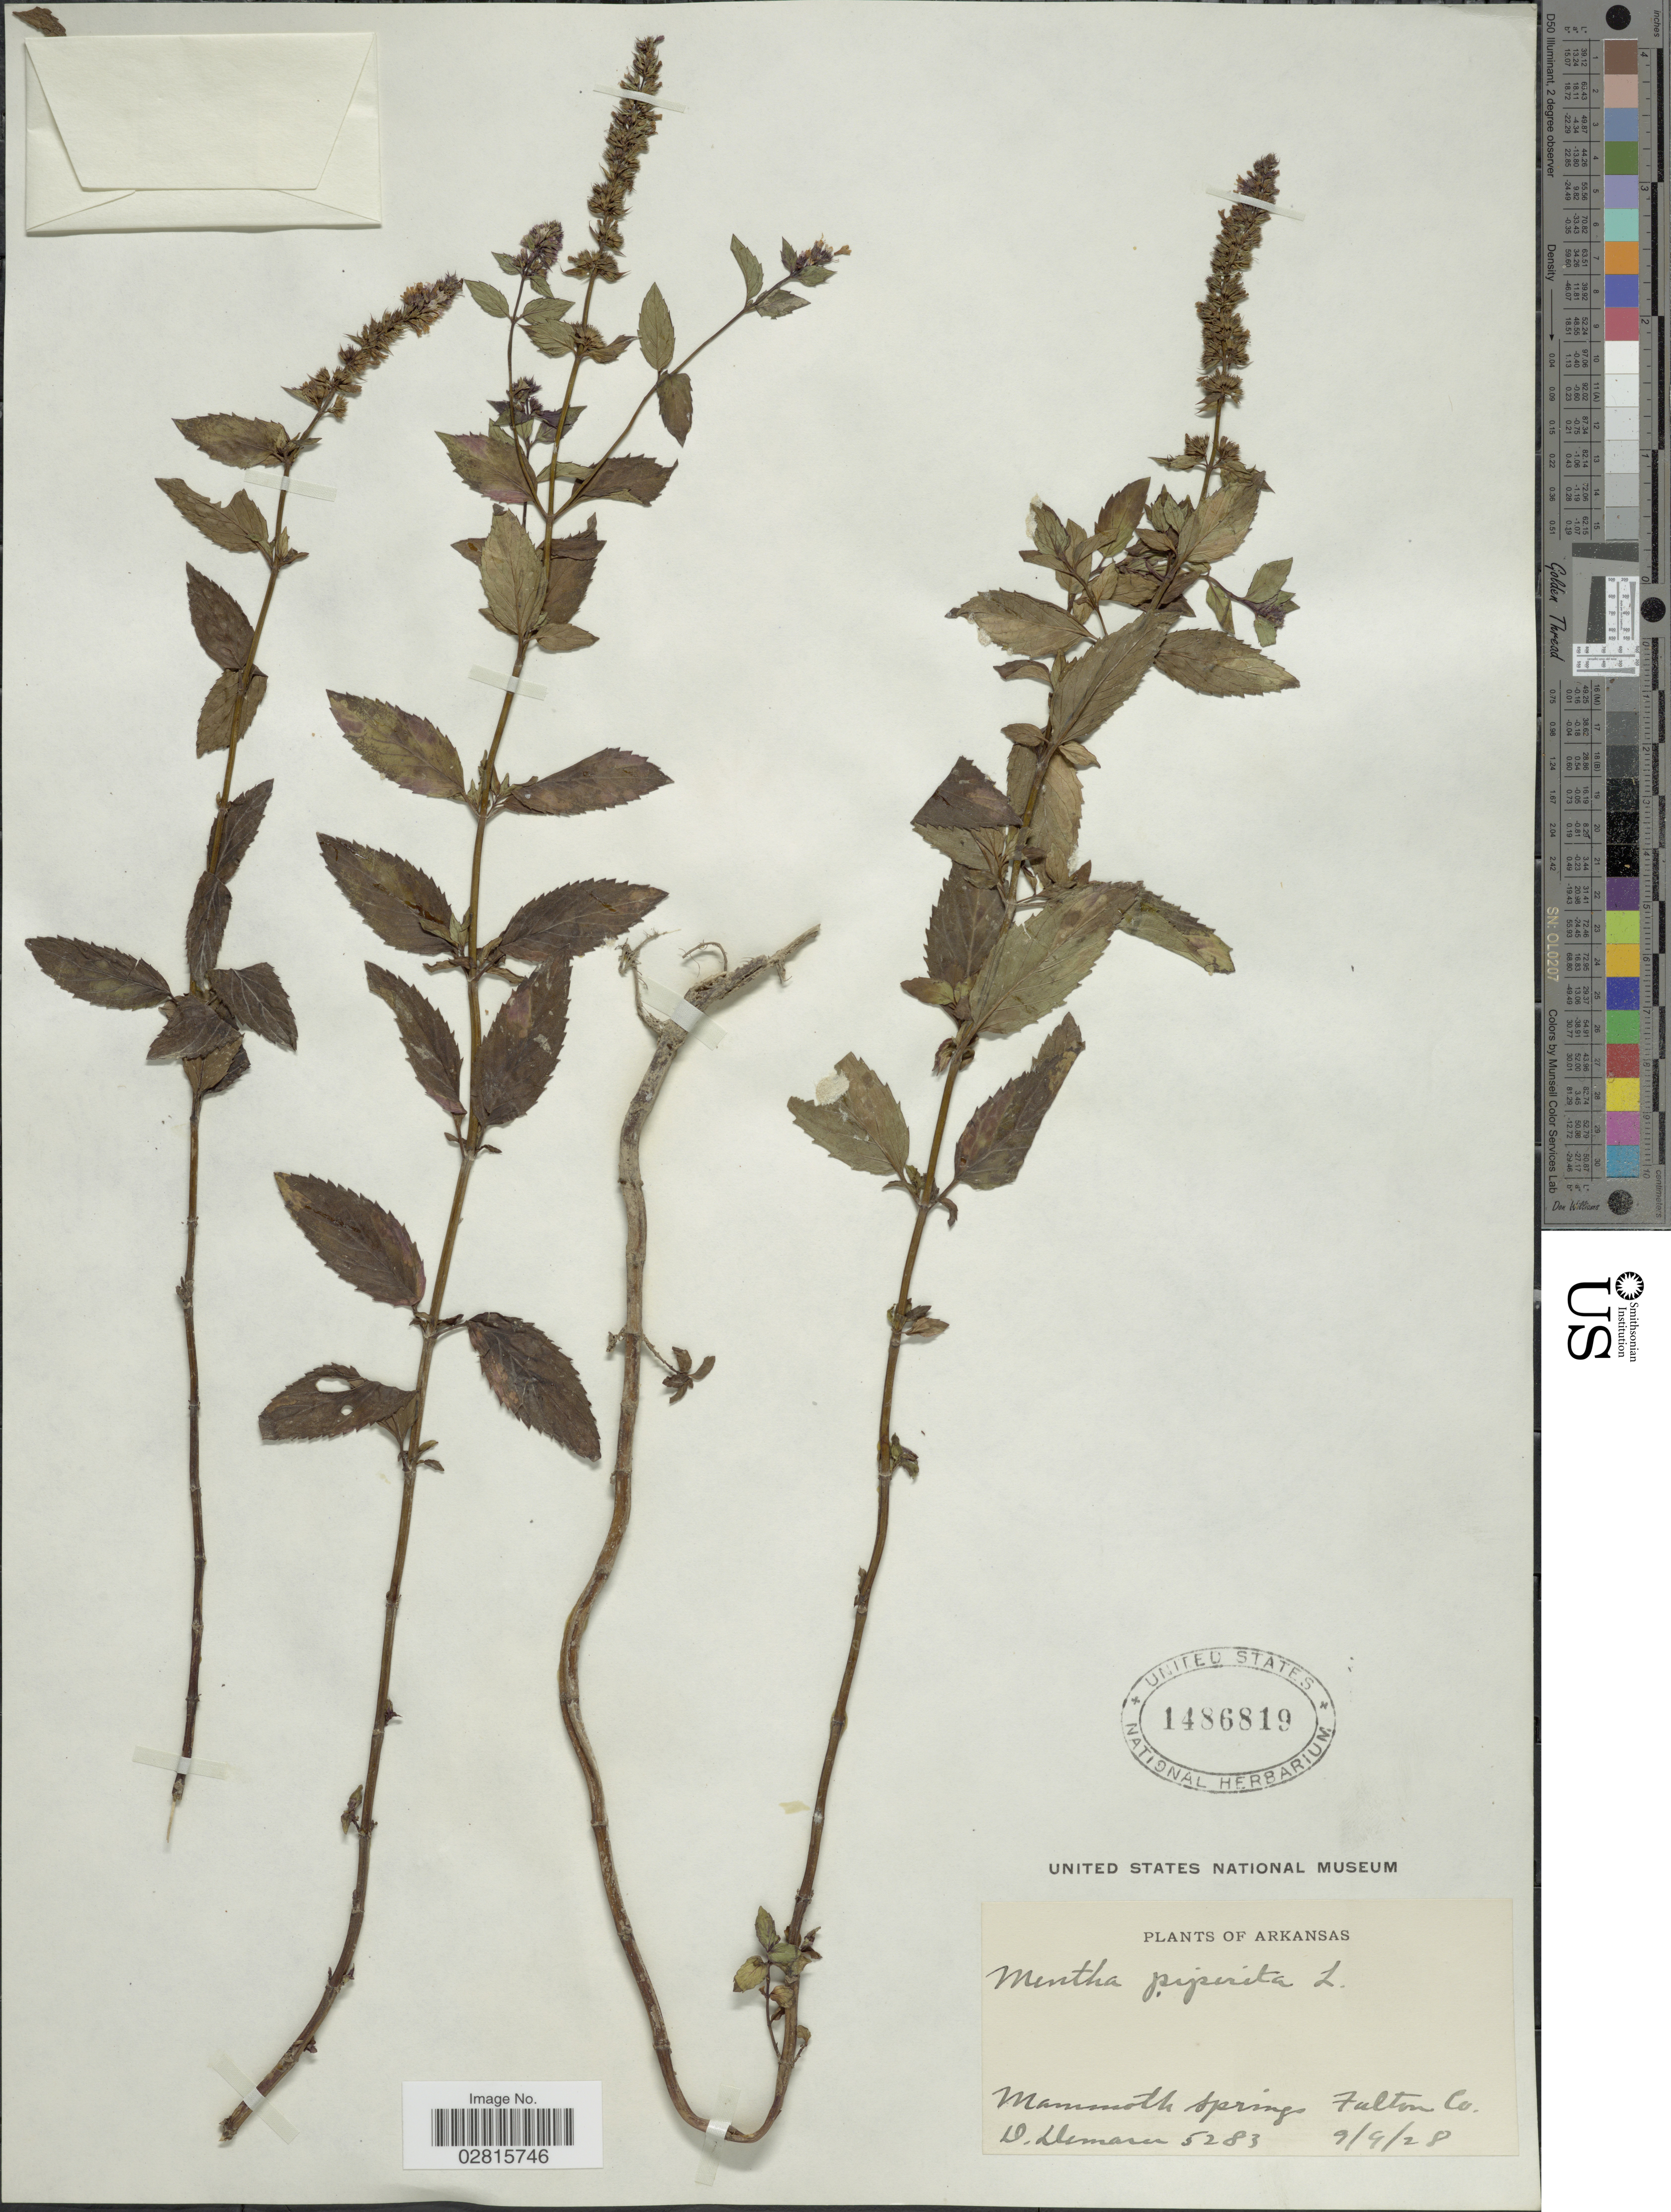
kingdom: Plantae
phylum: Tracheophyta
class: Magnoliopsida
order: Lamiales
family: Lamiaceae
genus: Mentha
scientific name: Mentha x piperita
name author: L.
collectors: D. Demaru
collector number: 5283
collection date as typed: Transcribed d/m/y: 4/9/28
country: United States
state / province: Arkansas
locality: Mammoth Springs, Fulton Co.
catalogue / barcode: US 1486819